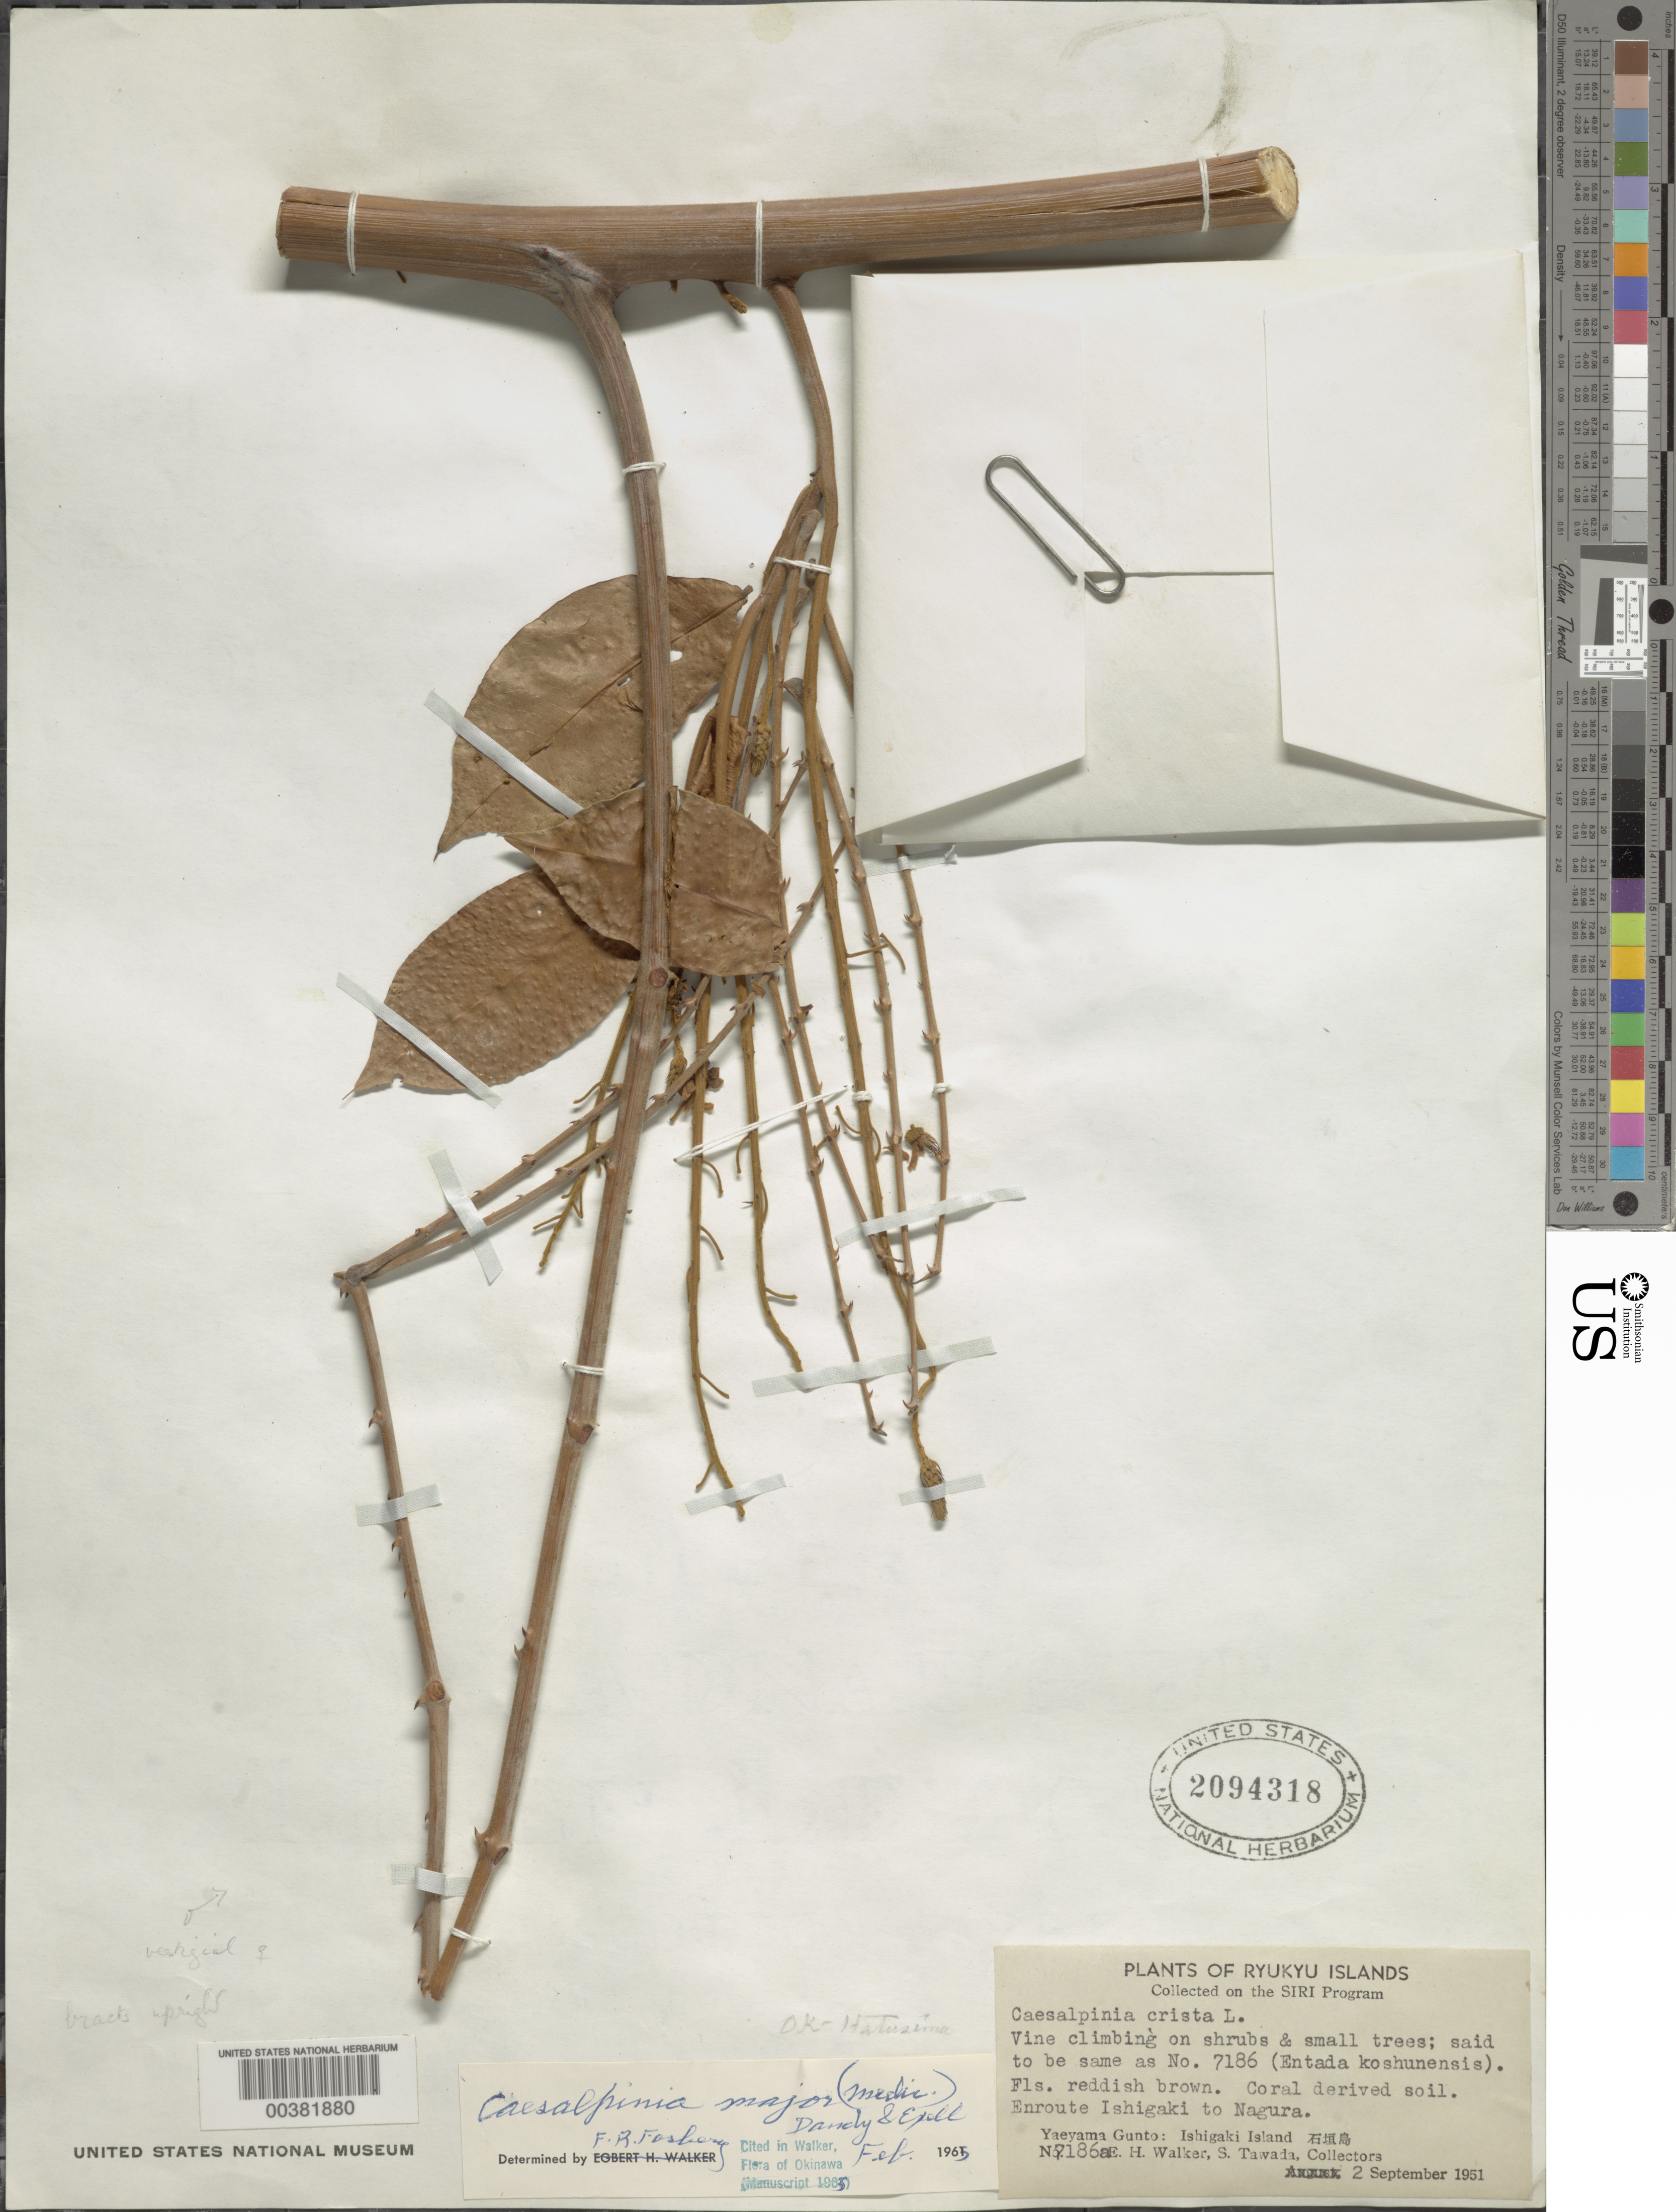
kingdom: Plantae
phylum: Tracheophyta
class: Magnoliopsida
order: Fabales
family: Fabaceae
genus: Guilandina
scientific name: Guilandina major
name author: (Medik.) Small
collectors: E. H. Walker & S. Tawada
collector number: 7186a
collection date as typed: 02 Sep 1951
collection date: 1951-09-02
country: Japan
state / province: Okinawa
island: Ishigaki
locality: Sakishima is.; ishigaki i.: enroute ishigaki to nagura [Sakishima Is.]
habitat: Coral derived soil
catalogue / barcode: US 2094318